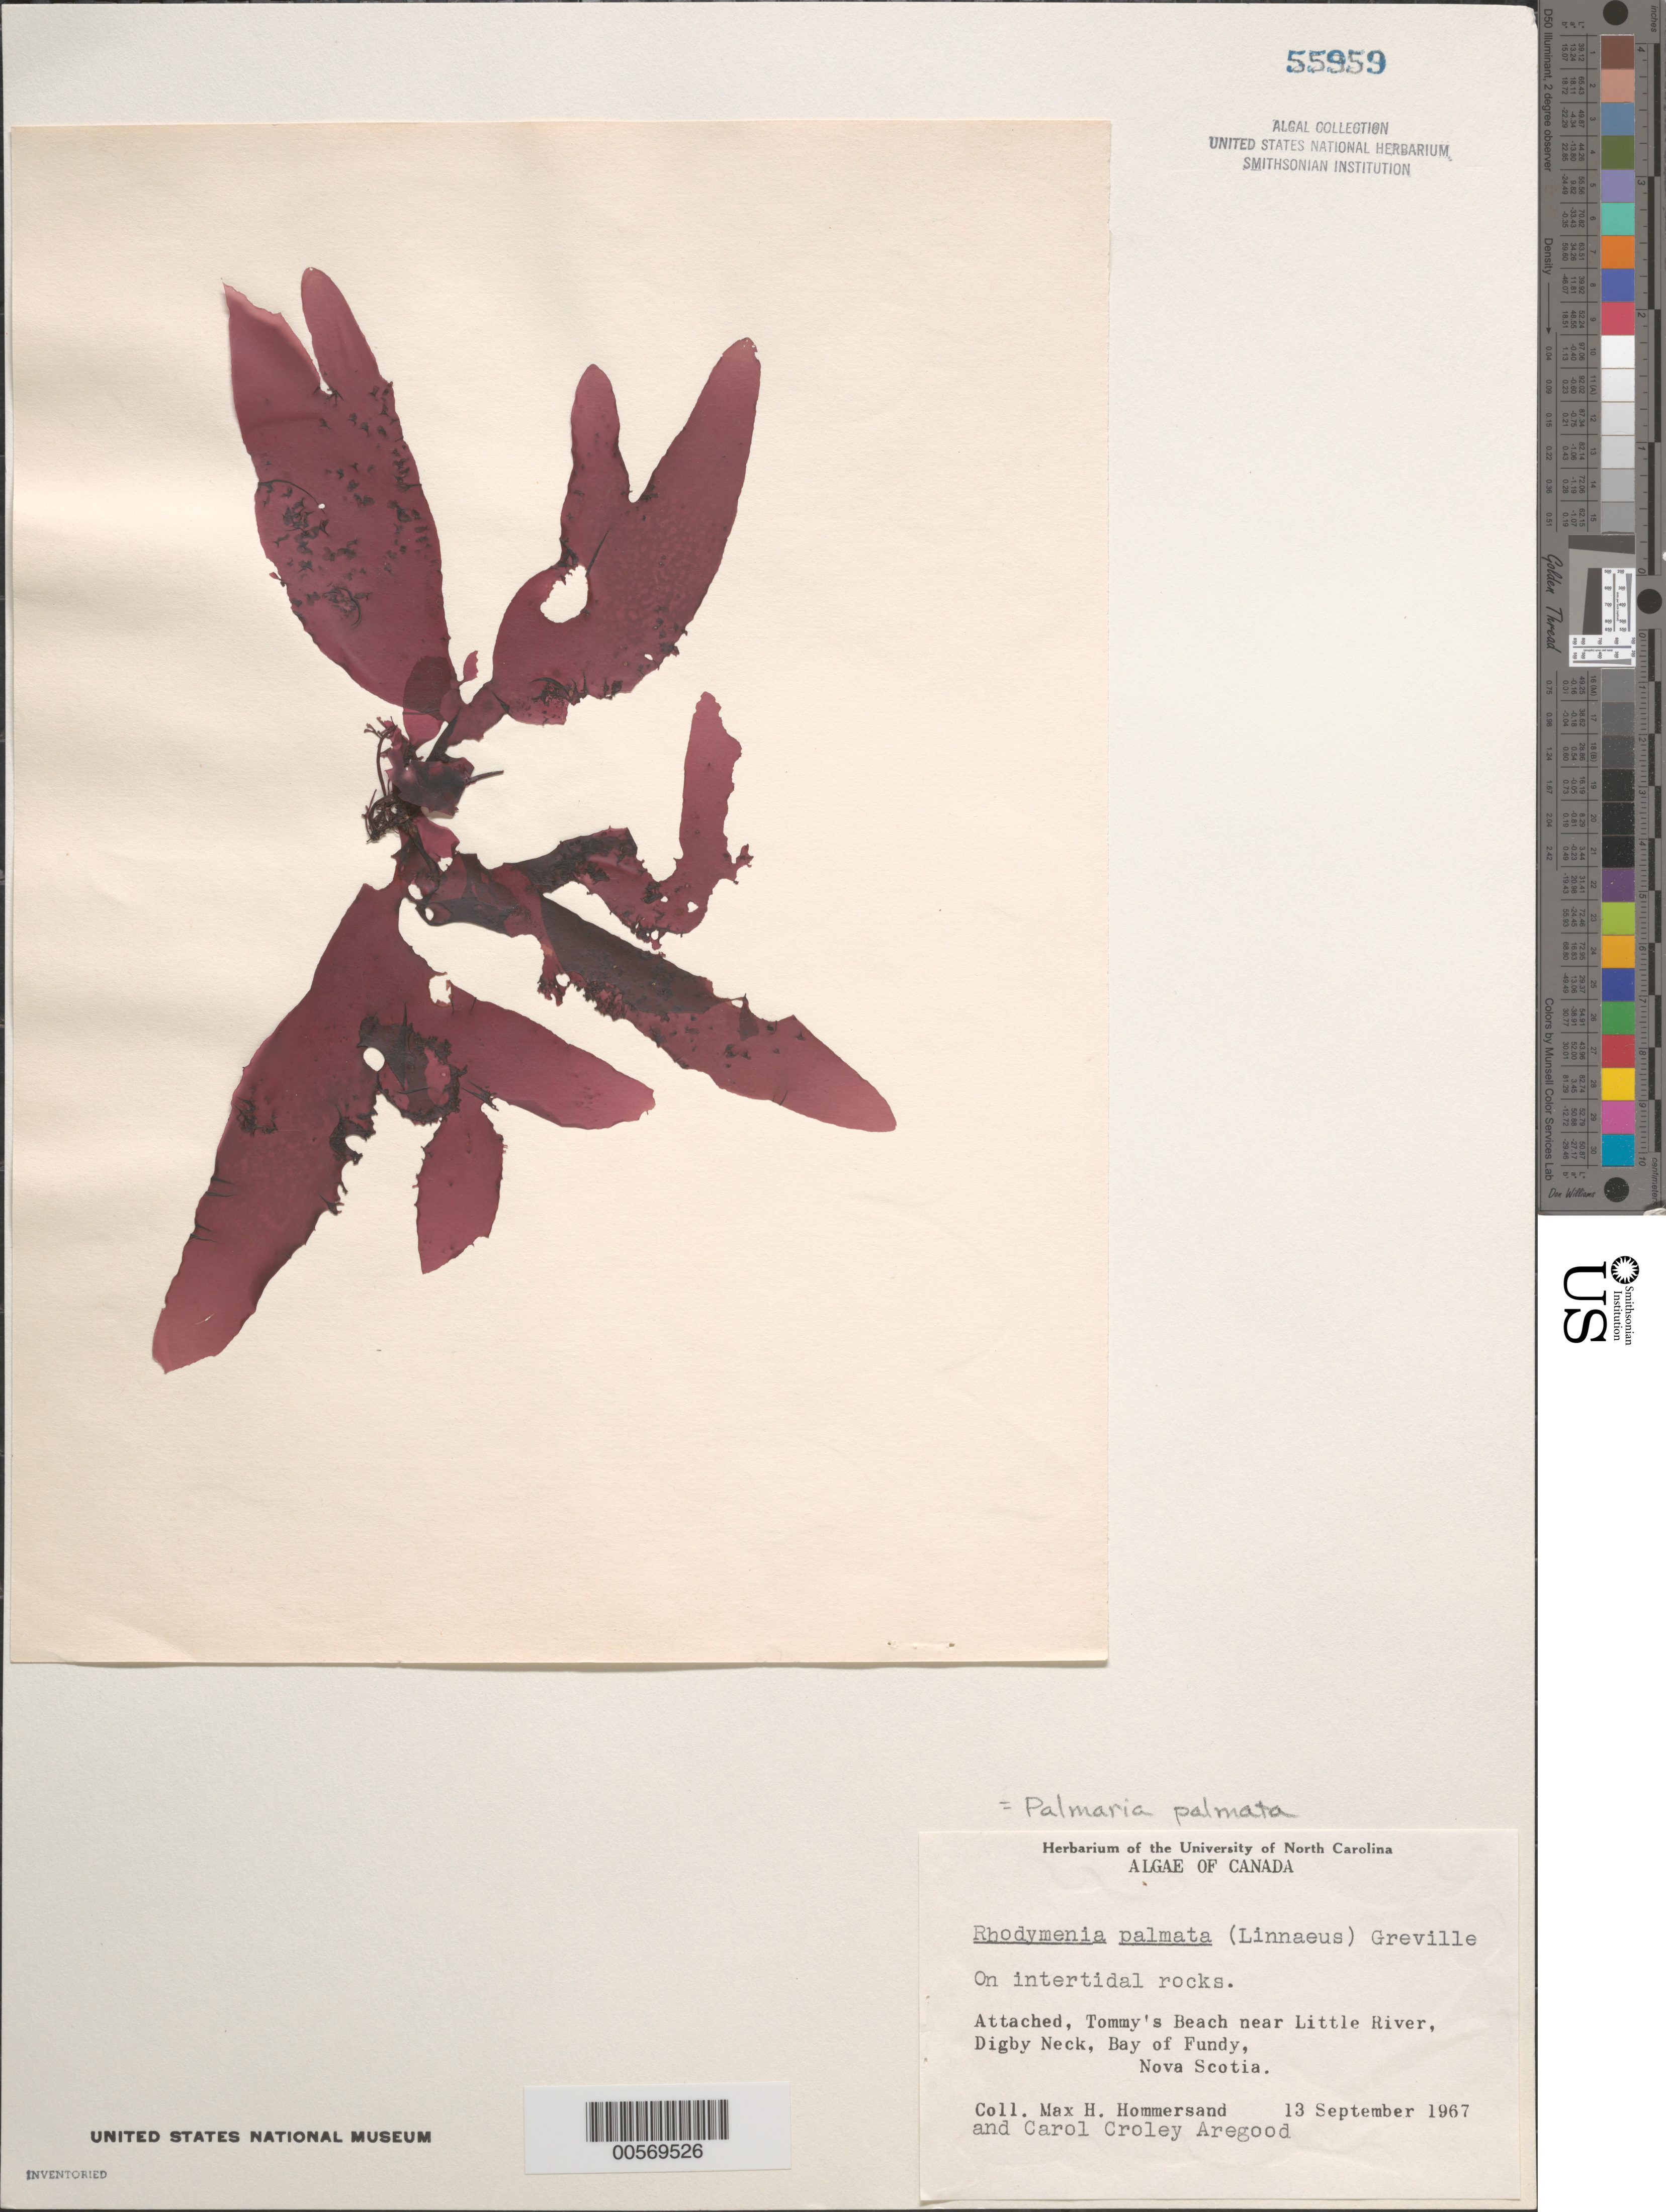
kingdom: Plantae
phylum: Rhodophyta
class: Florideophyceae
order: Palmariales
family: Palmariaceae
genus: Palmaria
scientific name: Palmaria palmata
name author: (L.) F. Weber & D. Mohr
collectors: M. H. Hommersand & C. Aregood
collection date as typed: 13 Sep 1967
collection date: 1967-09-13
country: Canada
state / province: Nova Scotia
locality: Tommy's Beach, near Little River, Digby Neck, Bay of Fundy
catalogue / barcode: US 55959